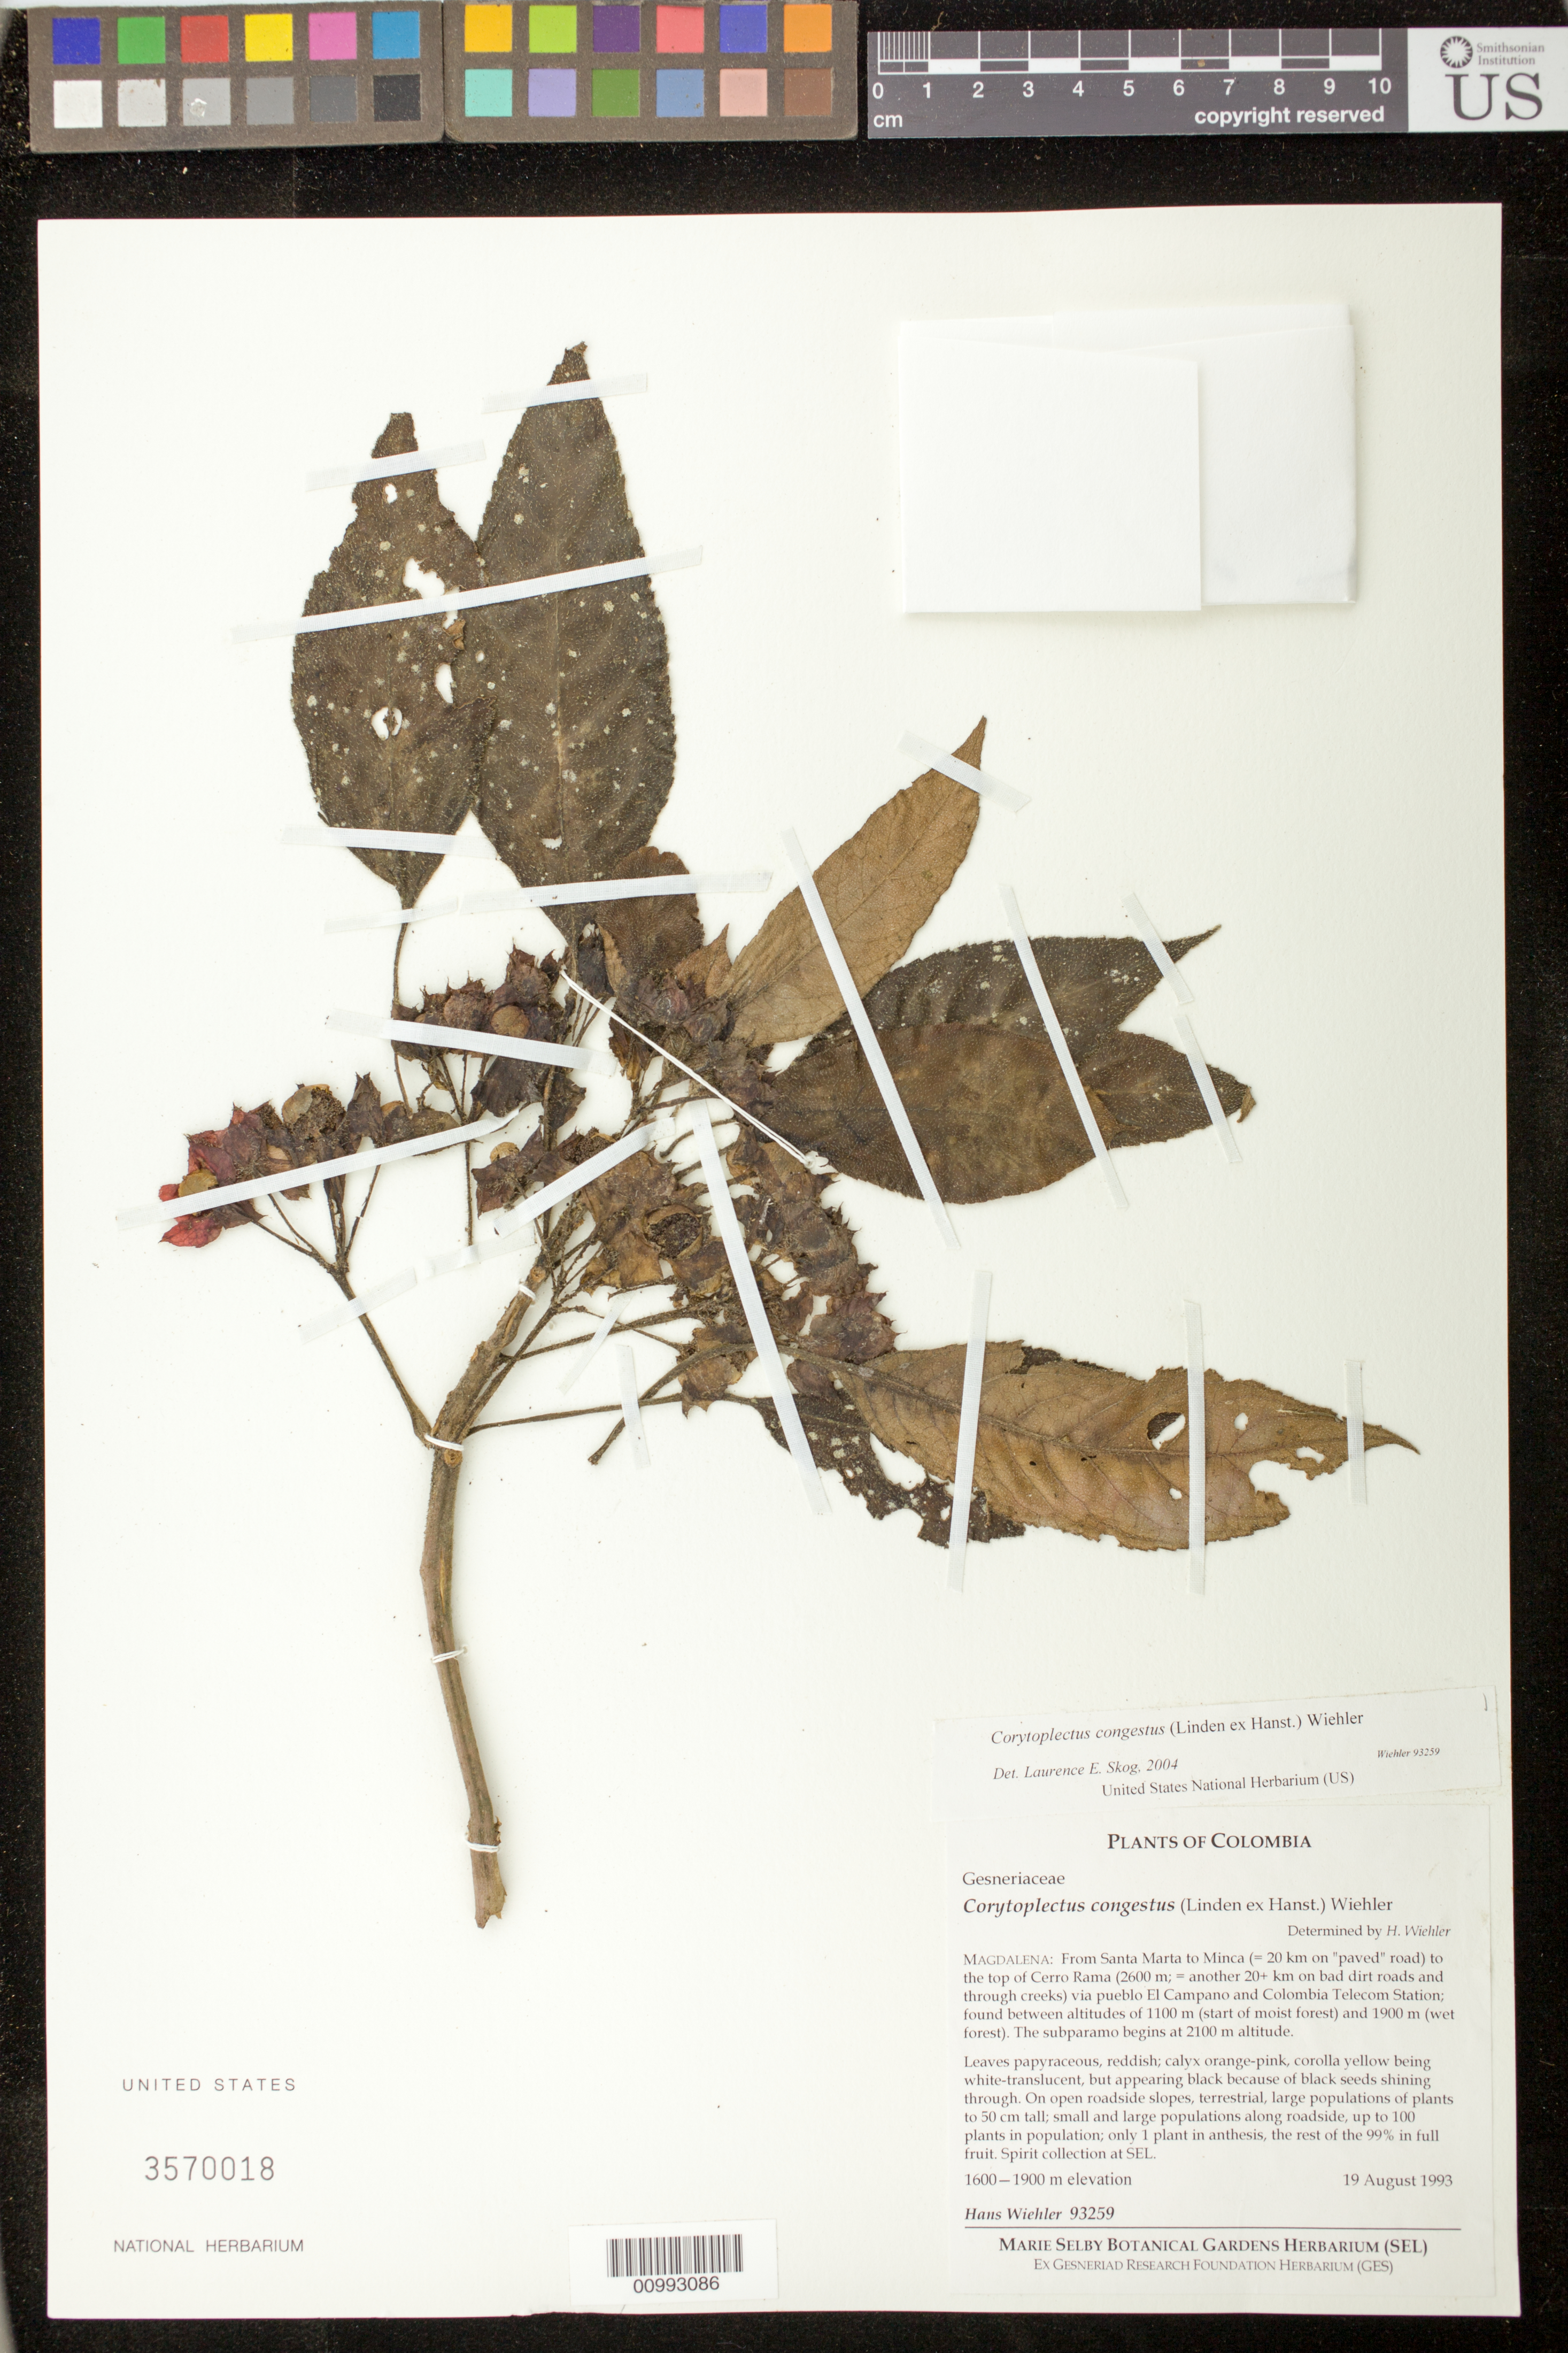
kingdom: Plantae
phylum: Tracheophyta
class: Magnoliopsida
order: Lamiales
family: Gesneriaceae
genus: Corytoplectus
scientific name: Corytoplectus congestus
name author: (Linden ex Hanst.) Wiehler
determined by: Skog, Laurence E.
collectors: H. J. Wiehler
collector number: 93259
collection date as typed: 19 Aug 1993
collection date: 1993-08-19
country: Colombia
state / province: Magdalena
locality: Magdalena: from Santa Marta to Minca (= 20 km on "paved" road) to the top of Cerro Rama (2600 m; = another 20+ km on bad dirt roads and through creeks) via pueblo El Campano and Colombia Telecom Station; found between altitudes of 1100 m (start of moist forest) and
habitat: On open roadside slopes, terrestrial, large populations of plants to 50 cm tall; small and large populations along roadside, up to 100 plants in population; only 1 plant in anthesis, the rest of the 99% in full fruit.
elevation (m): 1100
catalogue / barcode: US 3570018